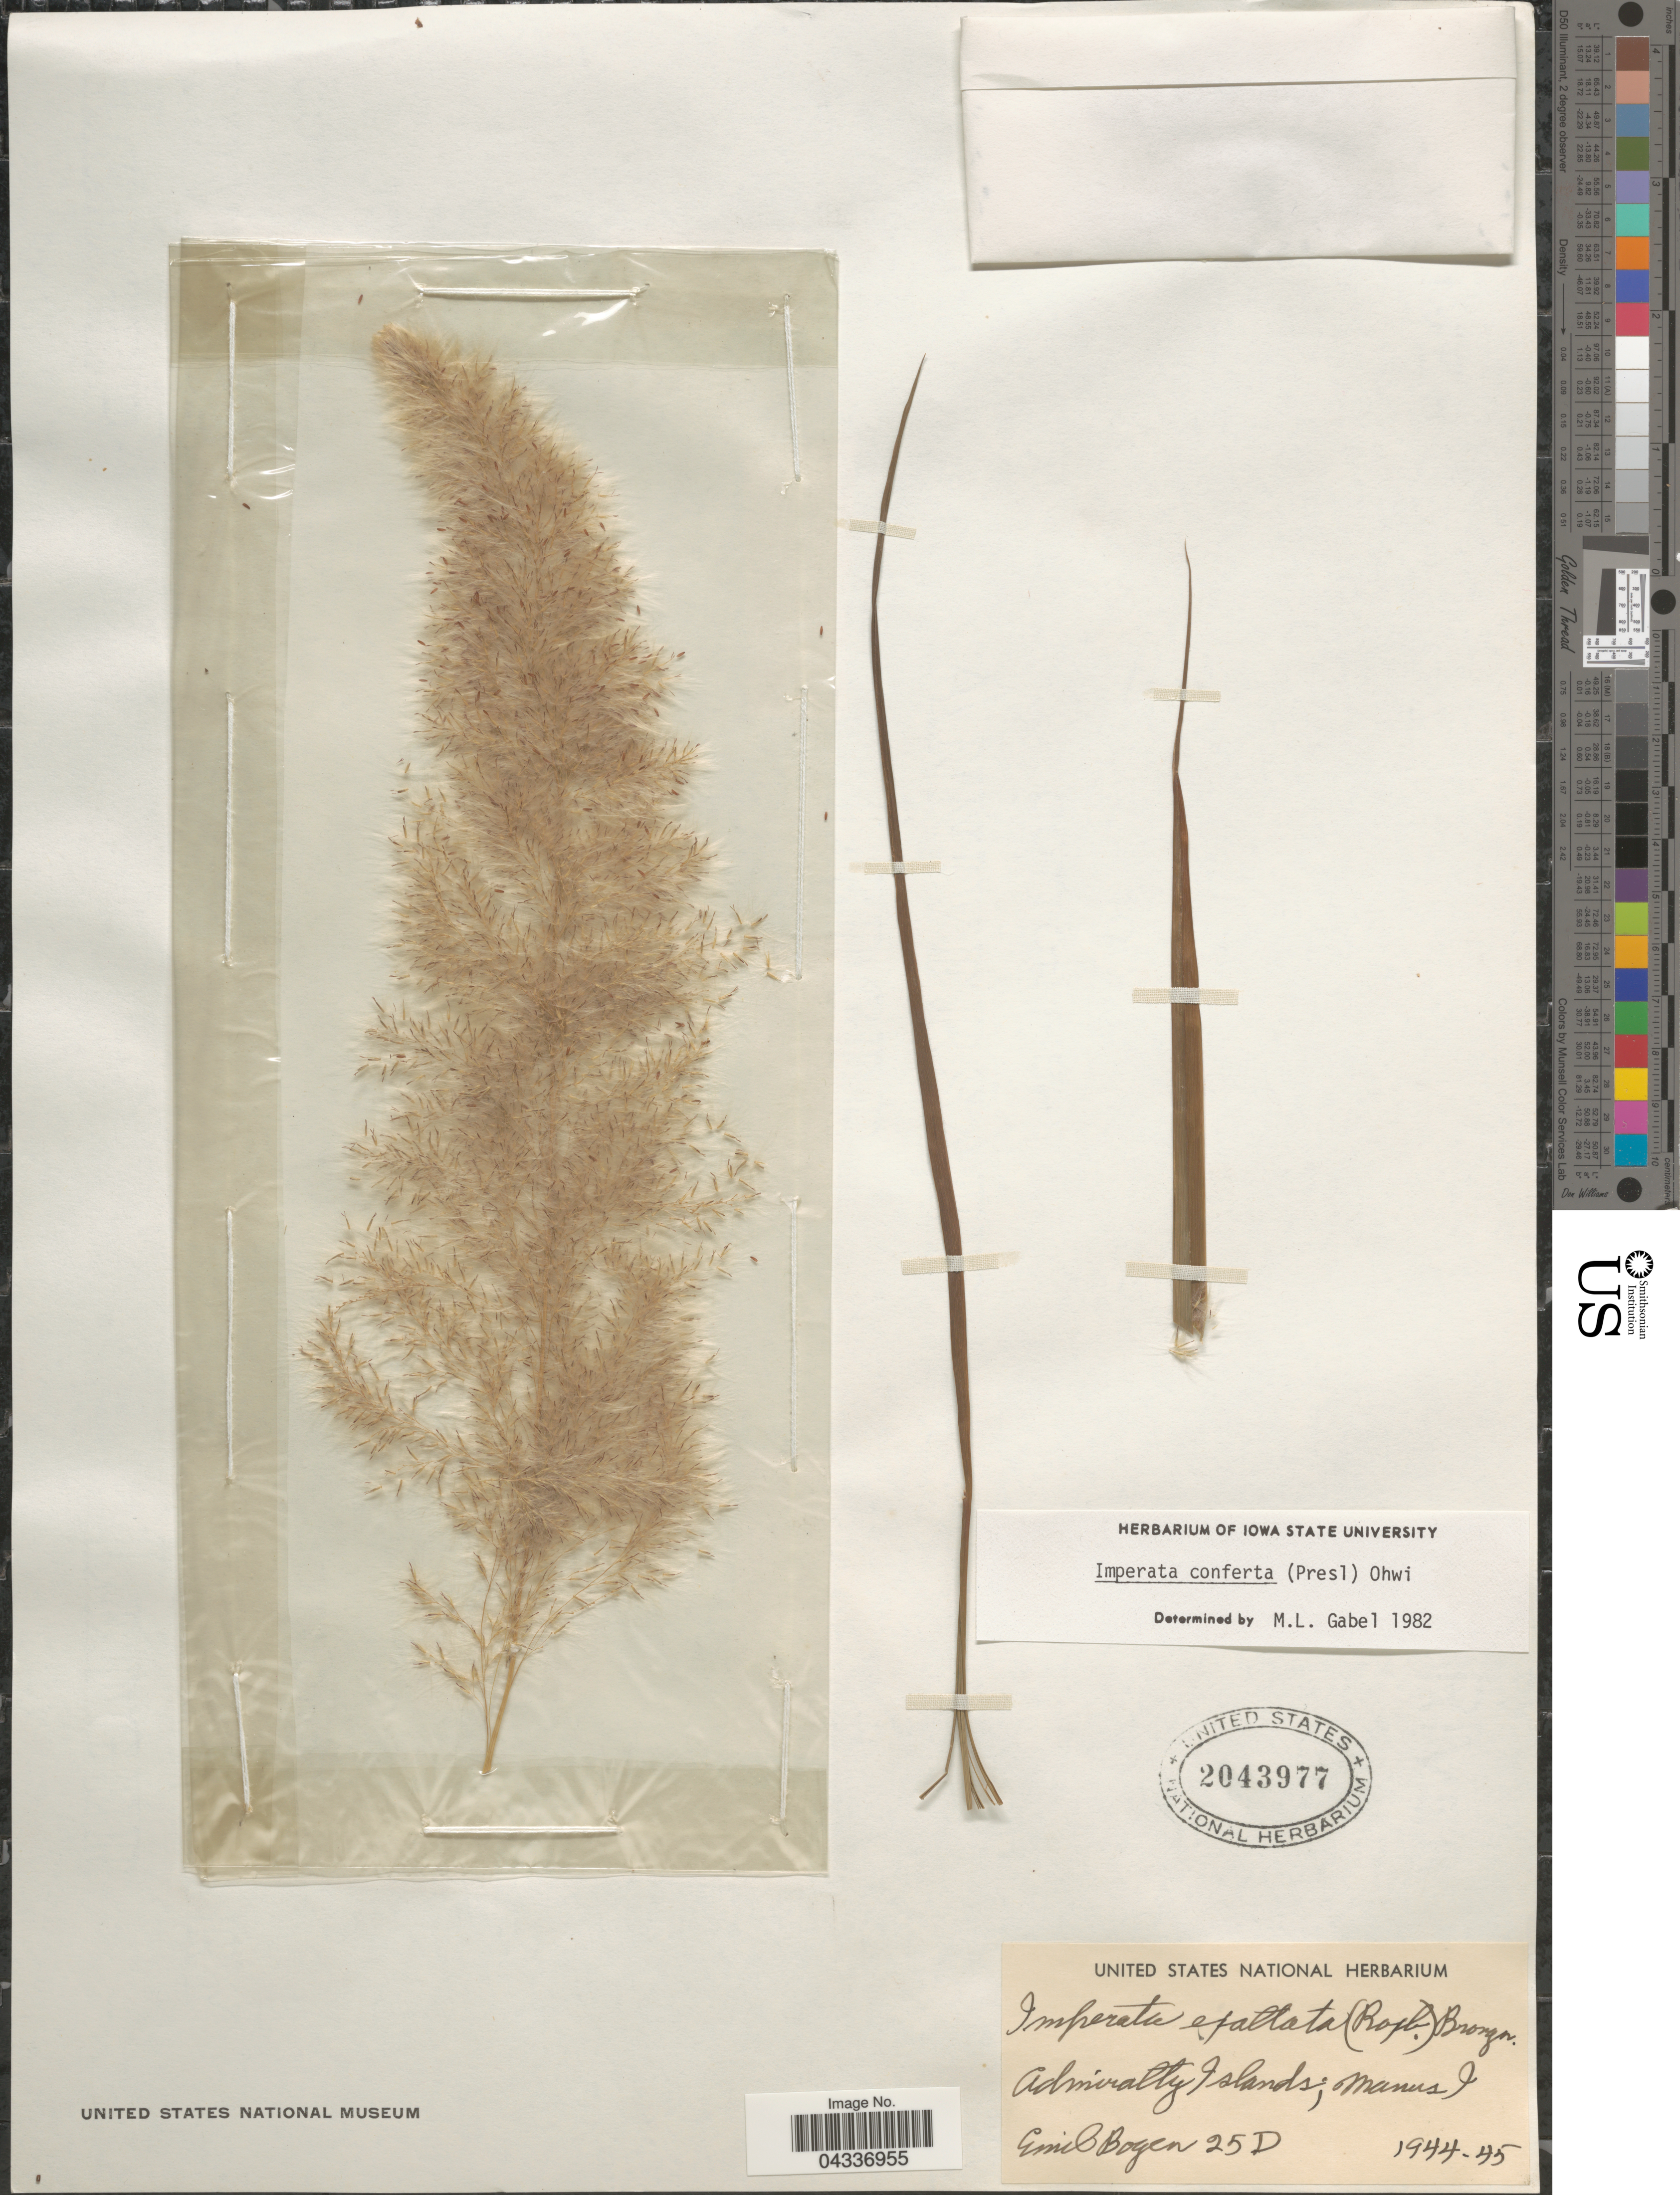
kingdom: Plantae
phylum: Tracheophyta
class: Liliopsida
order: Poales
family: Poaceae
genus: Imperata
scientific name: Imperata conferta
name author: (J. Presl) Ohwi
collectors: E. Bogen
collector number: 25D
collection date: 1944/1945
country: Papua New Guinea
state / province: Manus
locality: Admirality Islands; Manus I.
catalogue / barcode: US 2043977